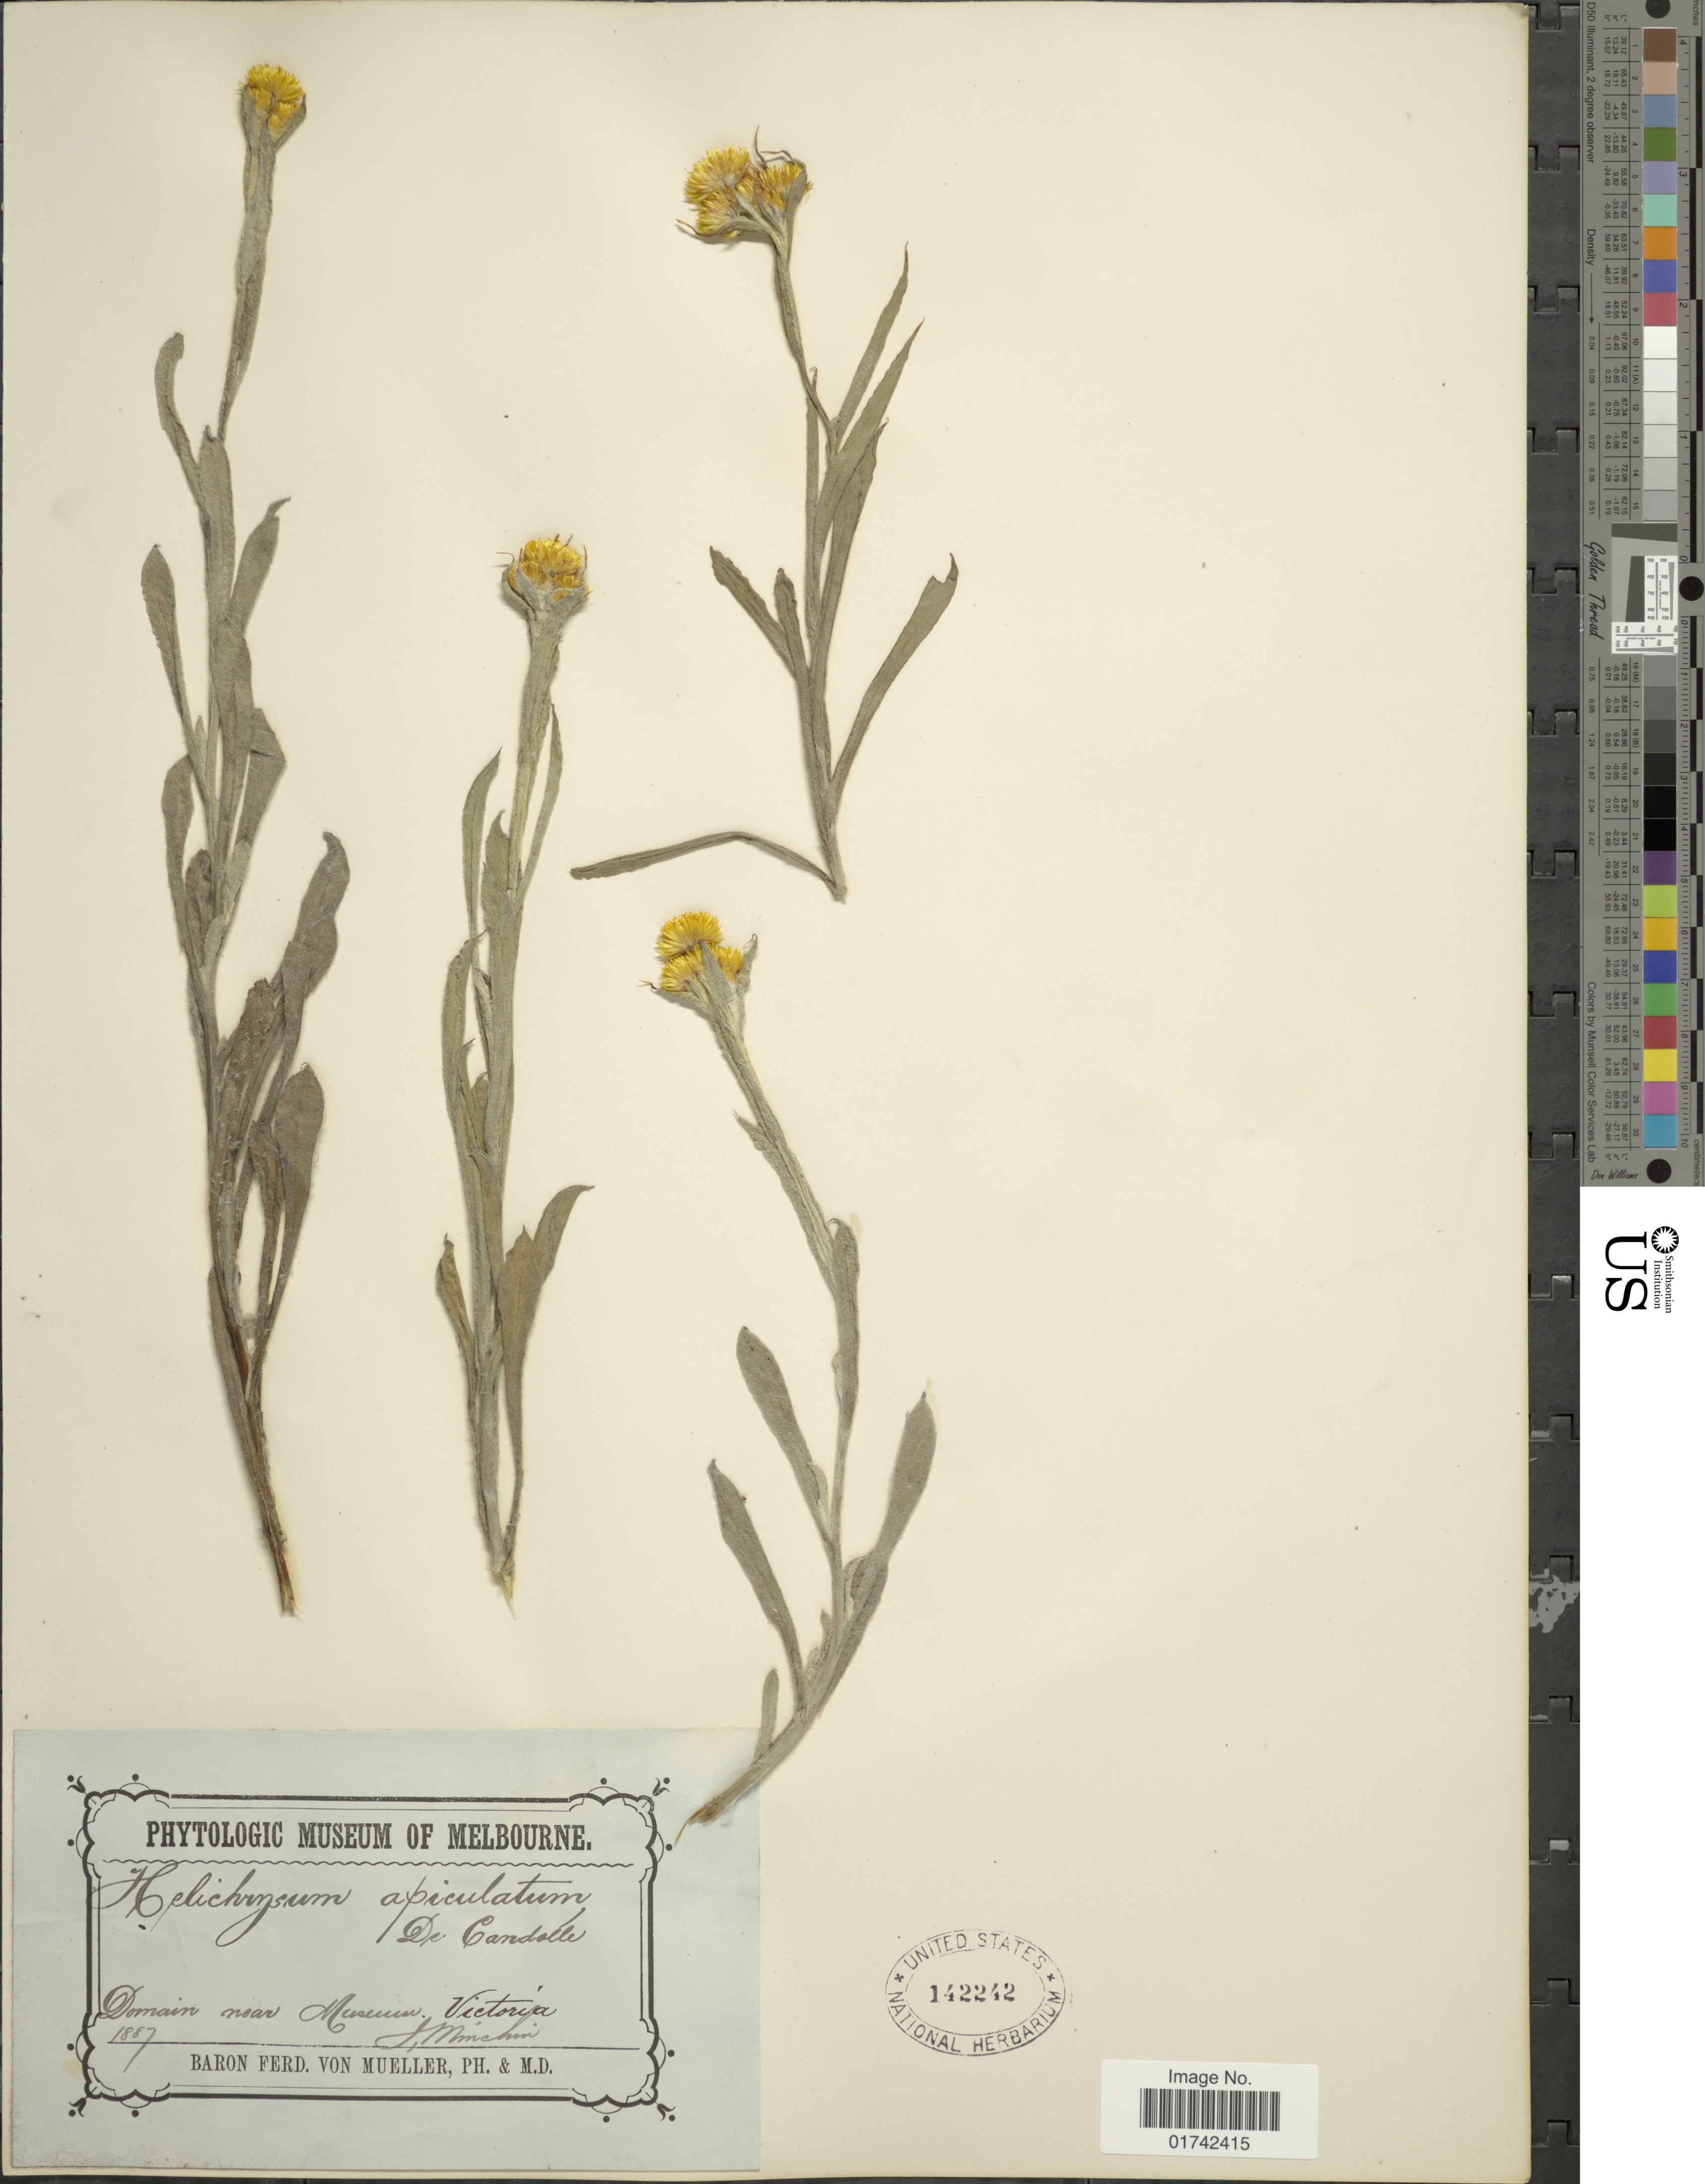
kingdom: Plantae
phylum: Tracheophyta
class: Magnoliopsida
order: Asterales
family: Asteraceae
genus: Helichrysum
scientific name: Helichrysum apiculatum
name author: (Labill.) D. Don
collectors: J. Minchin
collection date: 1887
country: Australia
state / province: Victoria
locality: Domain near Museum, Victoria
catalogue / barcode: US 142242